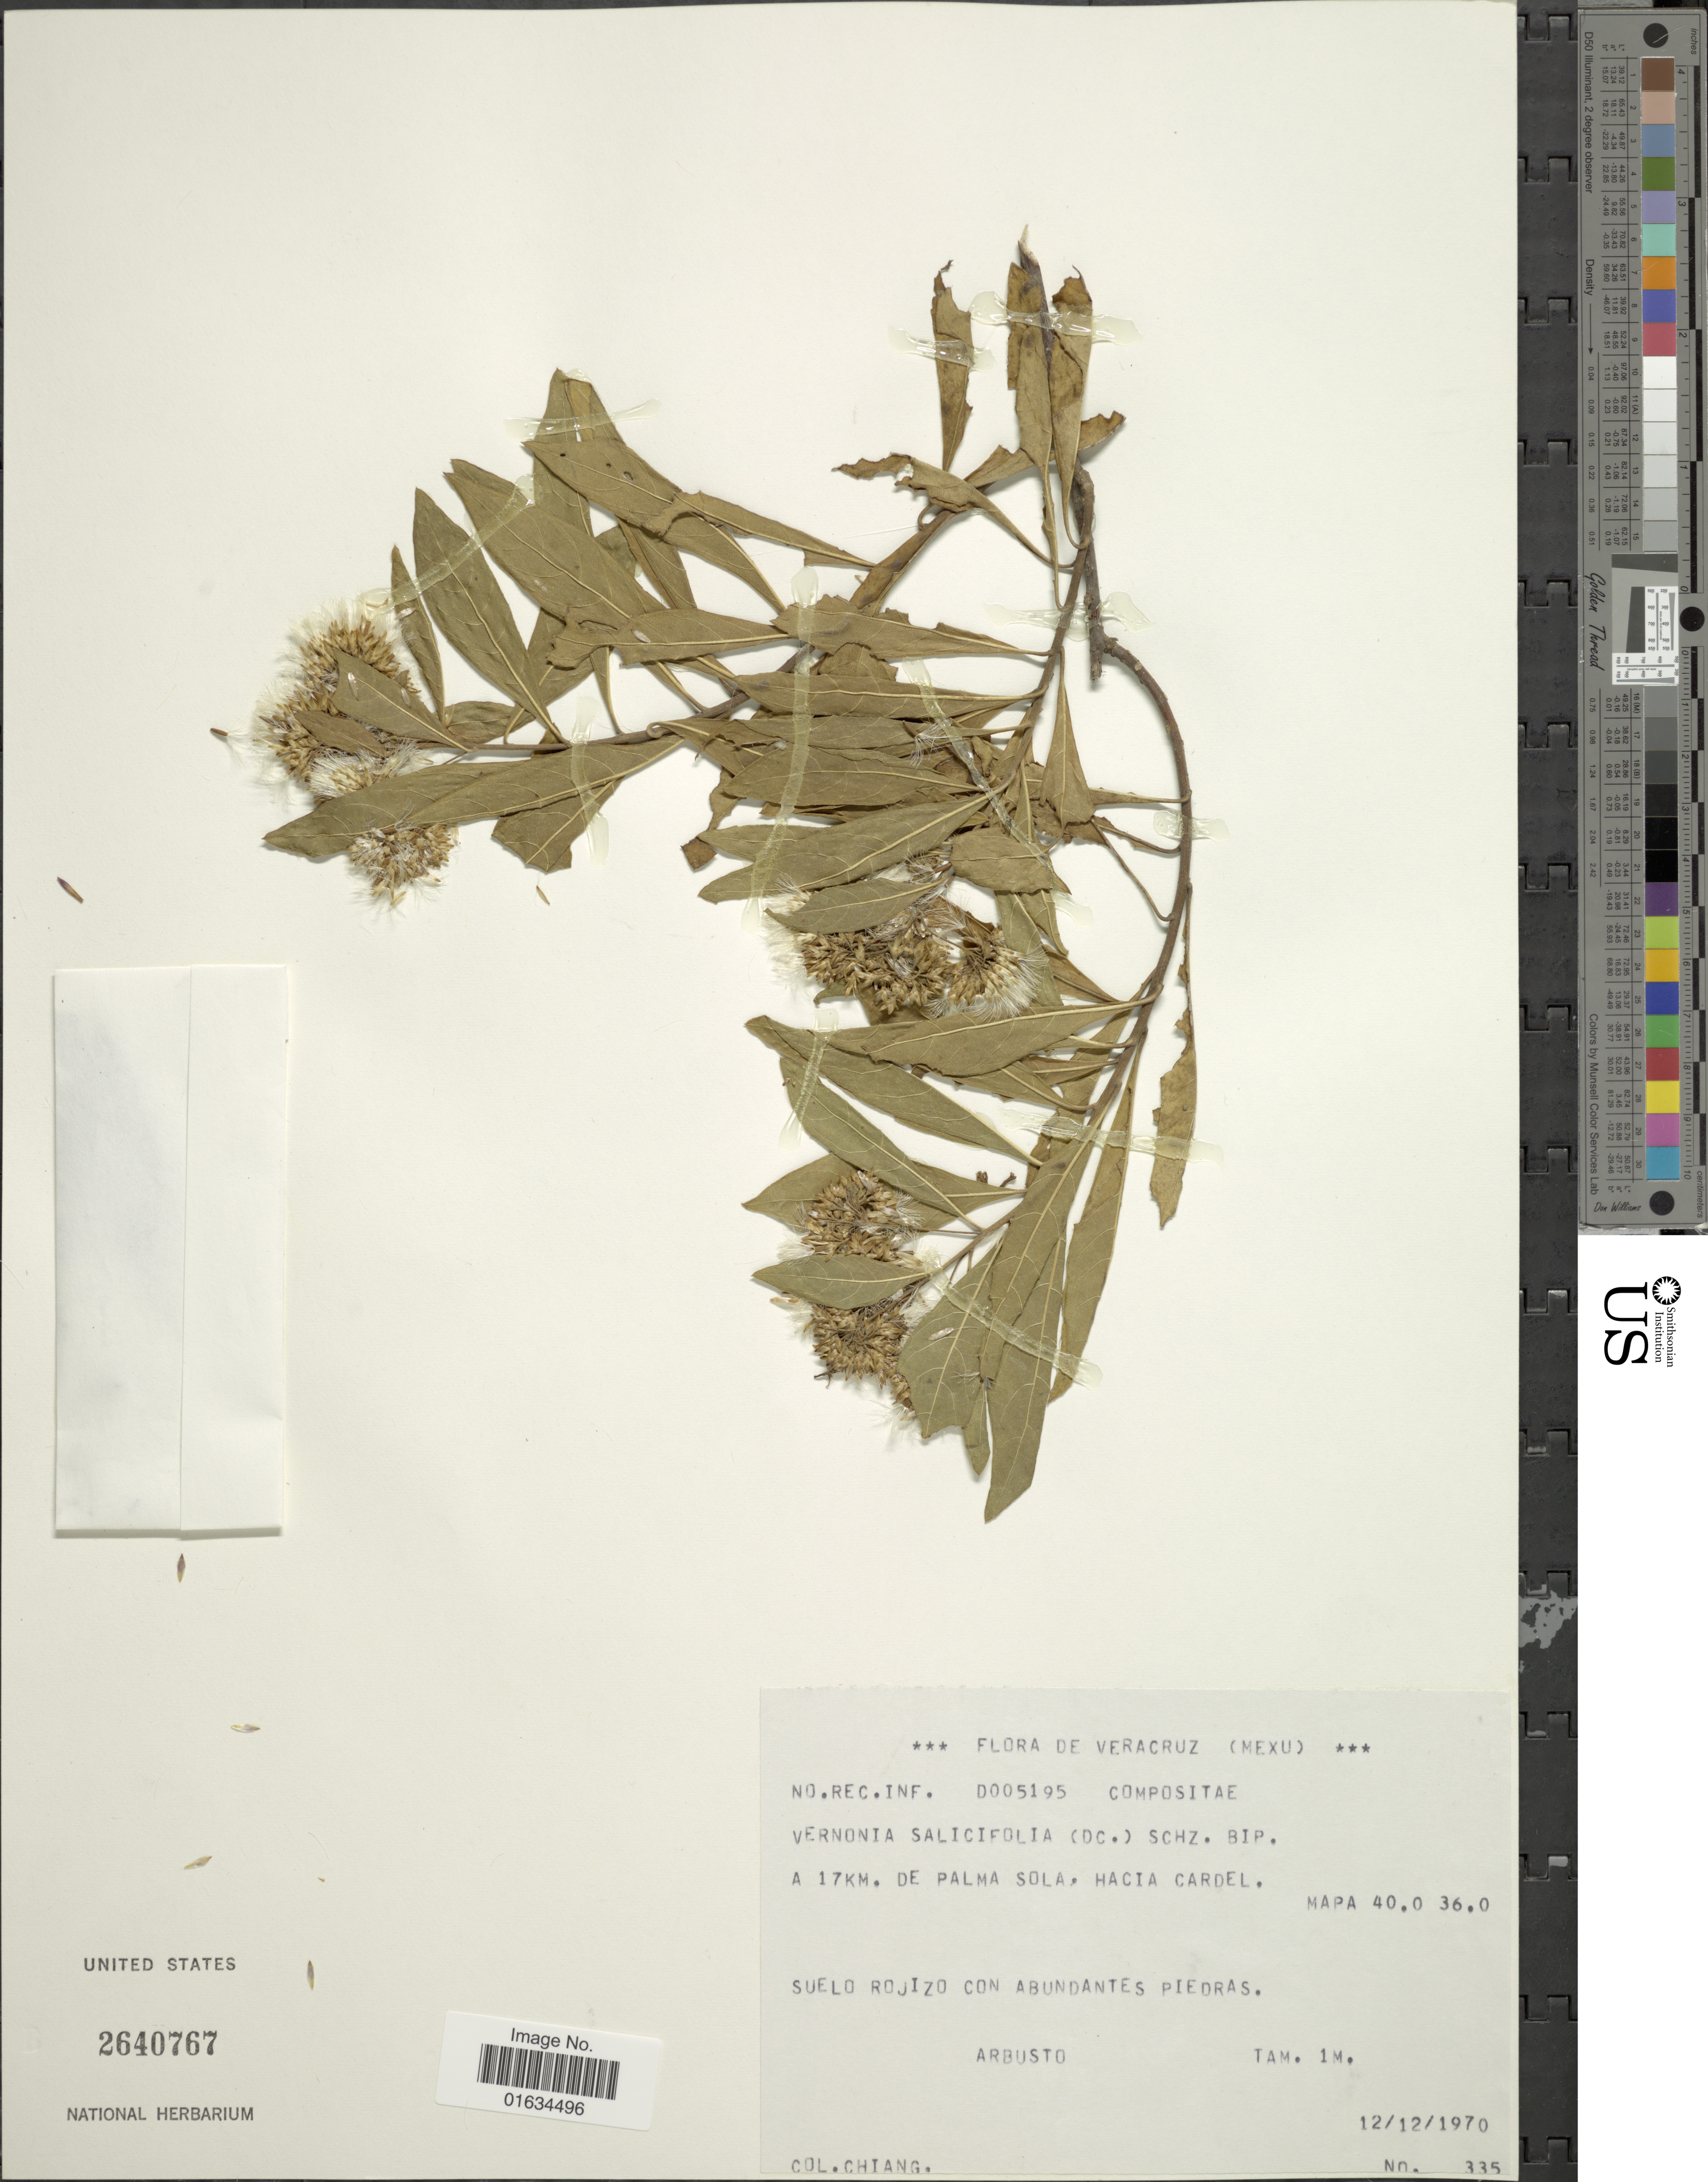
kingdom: Plantae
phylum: Tracheophyta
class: Magnoliopsida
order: Asterales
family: Asteraceae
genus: Critoniopsis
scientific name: Critoniopsis salicifolia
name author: (DC.) H. Rob.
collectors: -. Chiang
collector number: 335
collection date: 1970-12-12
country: Mexico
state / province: Veracruz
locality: A 17 km. De Palma Sola, Hacia Cardel, Suelo Rojizo con Abundantes Piedras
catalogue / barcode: US 2640767